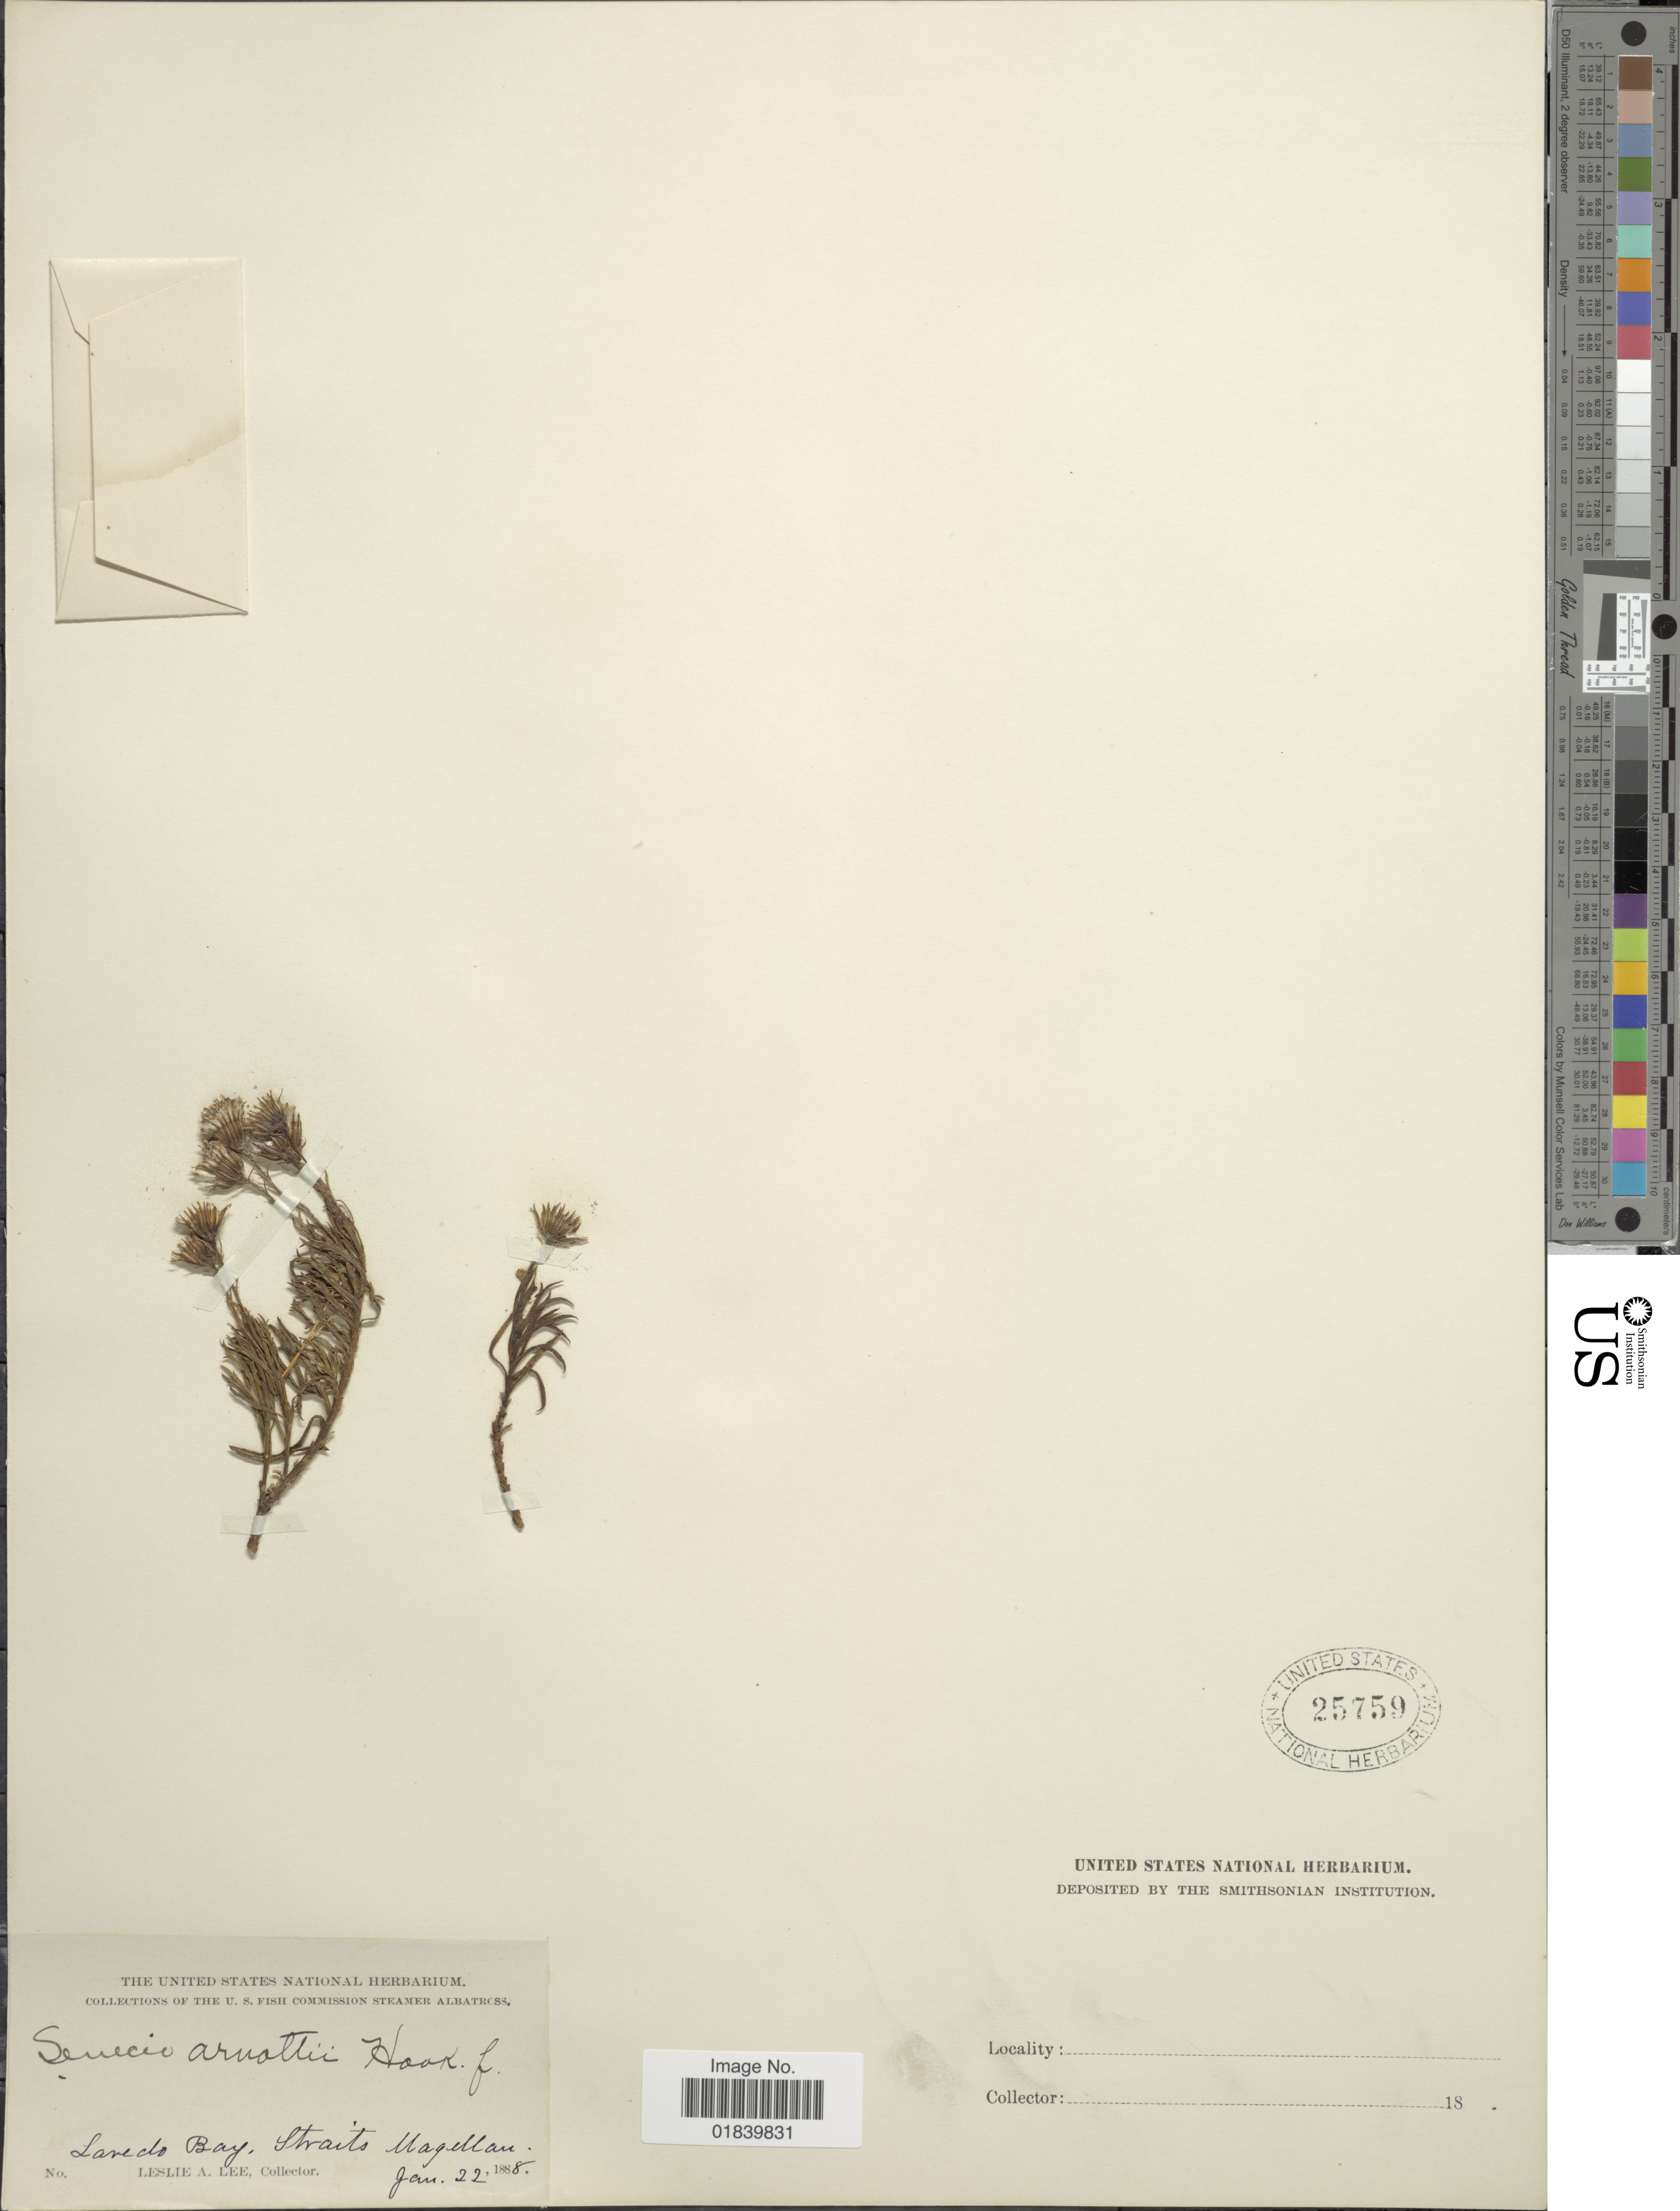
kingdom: Plantae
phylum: Tracheophyta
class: Magnoliopsida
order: Asterales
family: Asteraceae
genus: Senecio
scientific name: Senecio arnottii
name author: Hook. f.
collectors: L. Lee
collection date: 1888-01-22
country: Chile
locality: Laredo Bay. Straits Magellan.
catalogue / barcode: US 25759